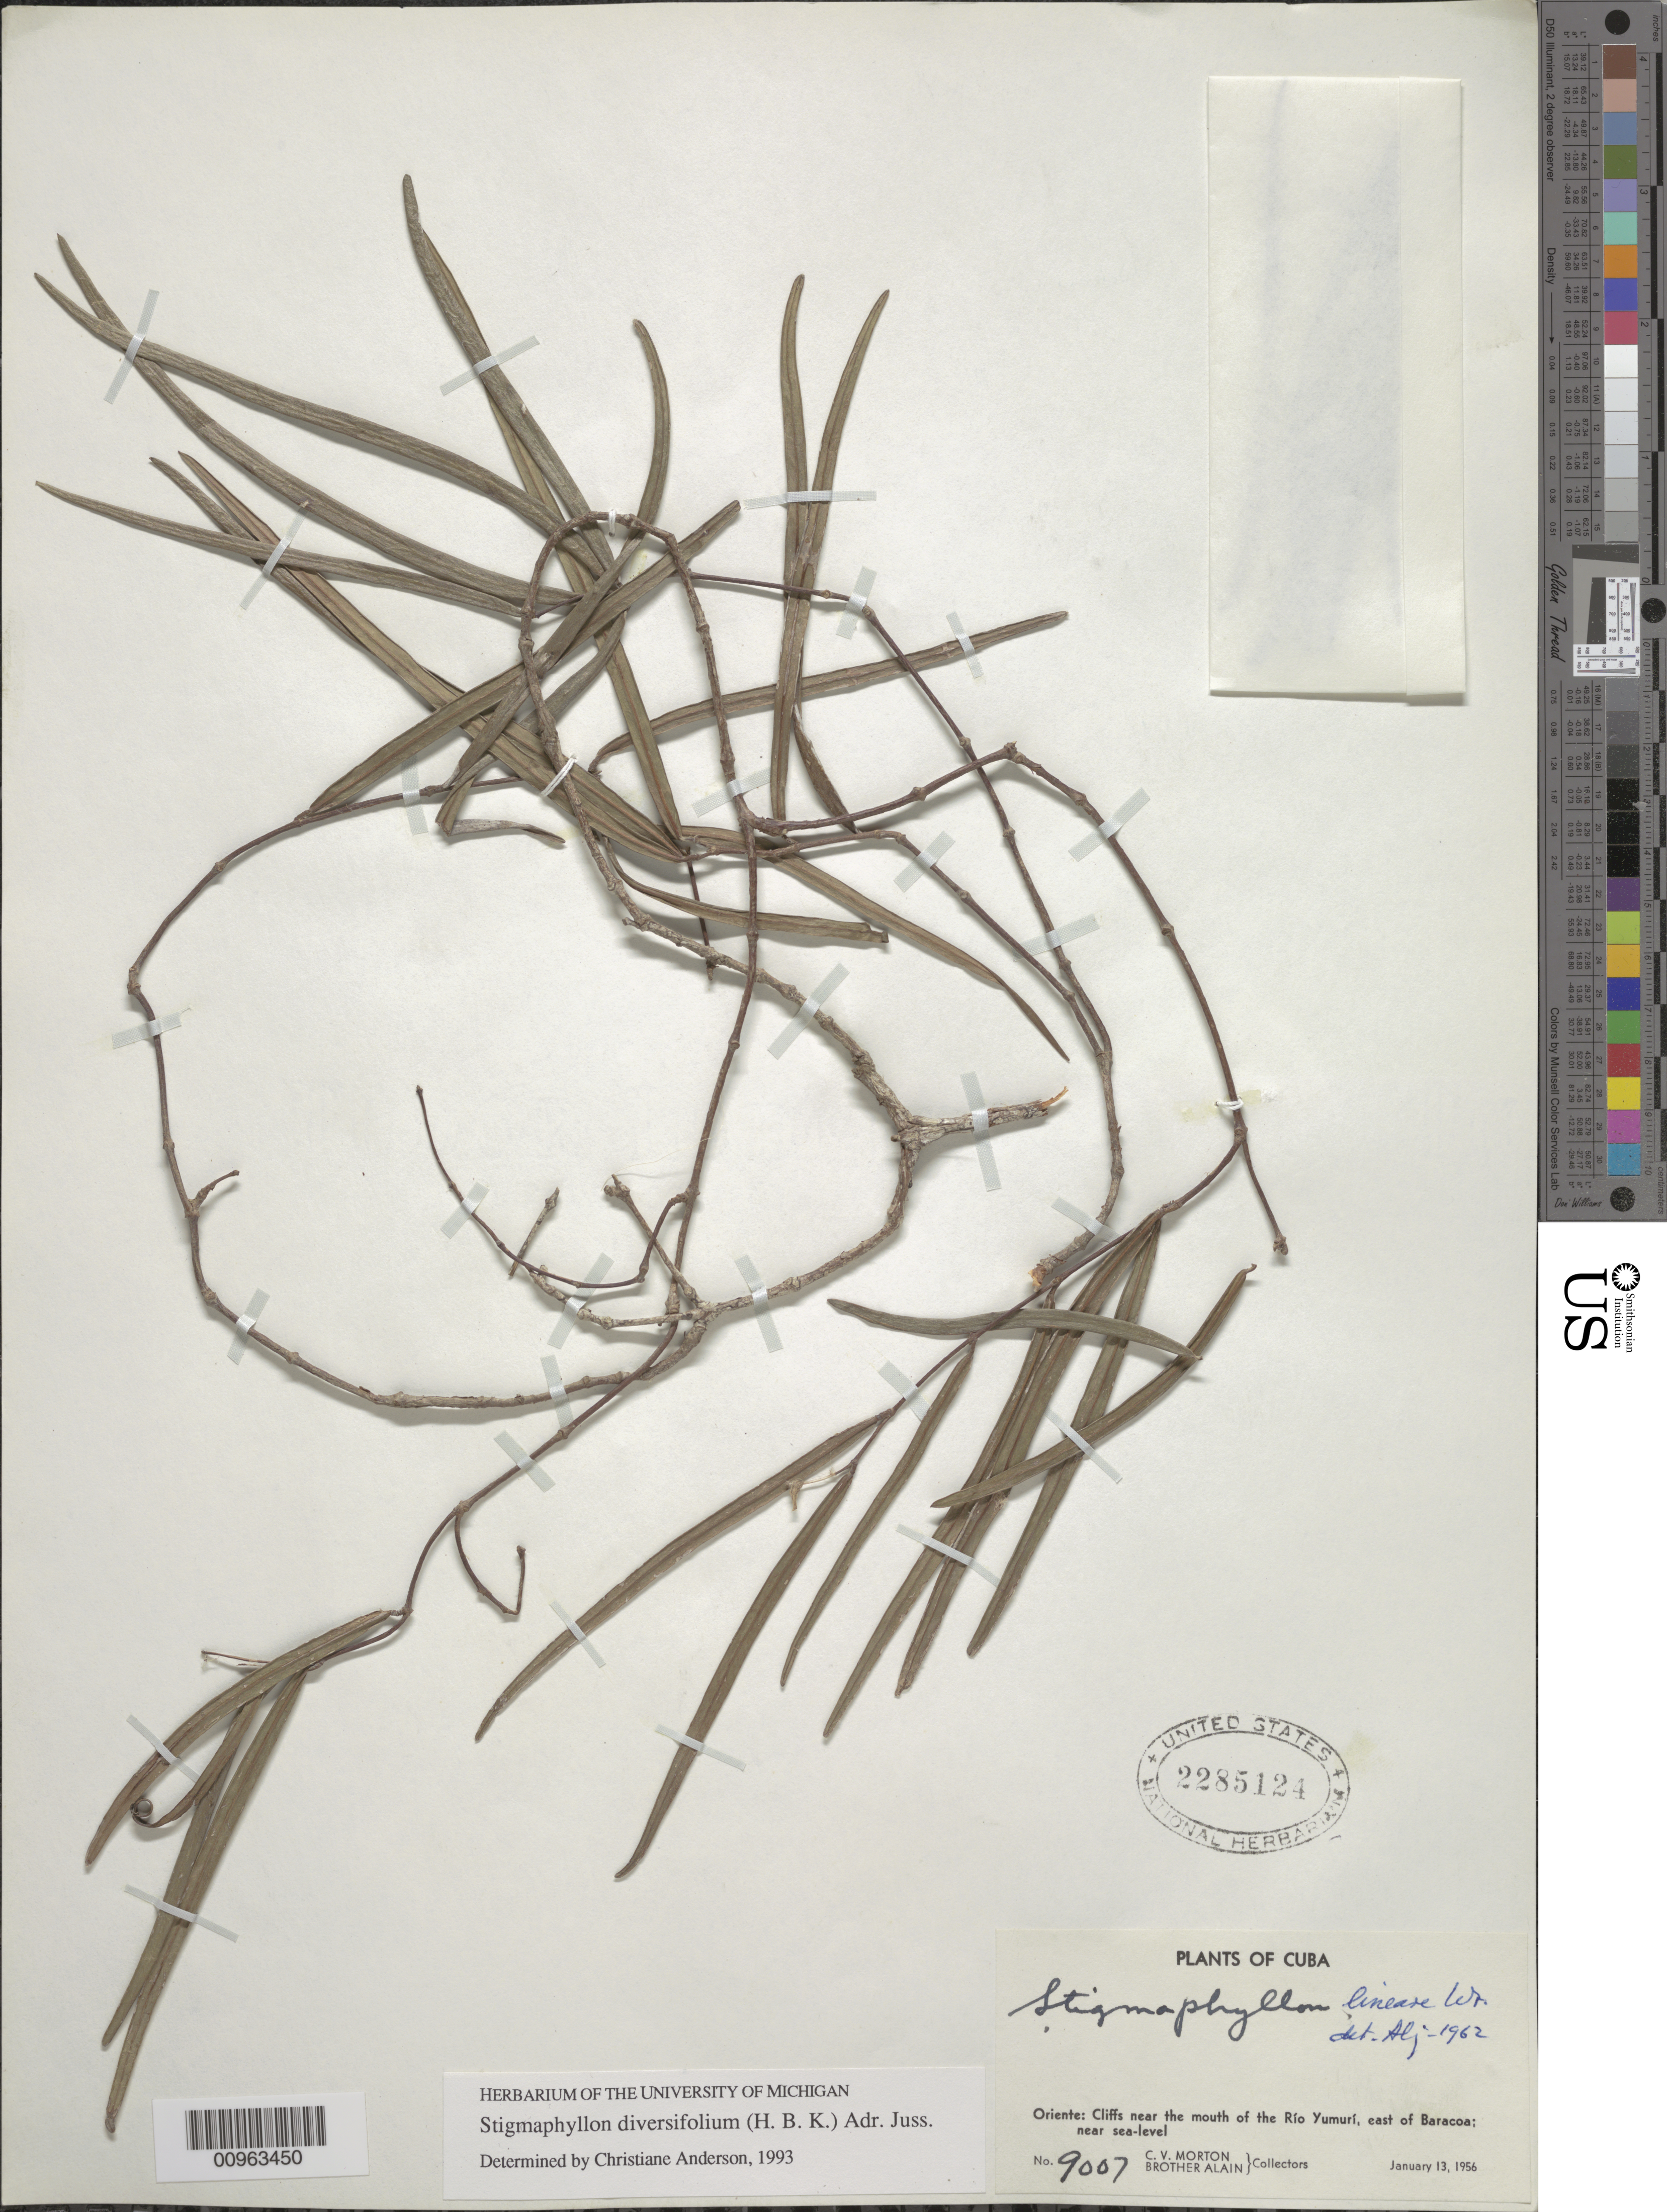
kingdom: Plantae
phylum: Tracheophyta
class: Magnoliopsida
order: Malpighiales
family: Malpighiaceae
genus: Stigmaphyllon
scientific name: Stigmaphyllon diversifolium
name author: (Kunth) A. Juss.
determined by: Anderson, C.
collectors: C. V. Morton & A. H. Liogier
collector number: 9007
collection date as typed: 13 Jan 1956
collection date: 1956-01-13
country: Cuba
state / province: Guantanamo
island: Cuba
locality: Near the mouth of the Río Yumurí, east of Baracoa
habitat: Cliffs near mouth of rio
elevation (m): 0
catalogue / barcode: US 2285124